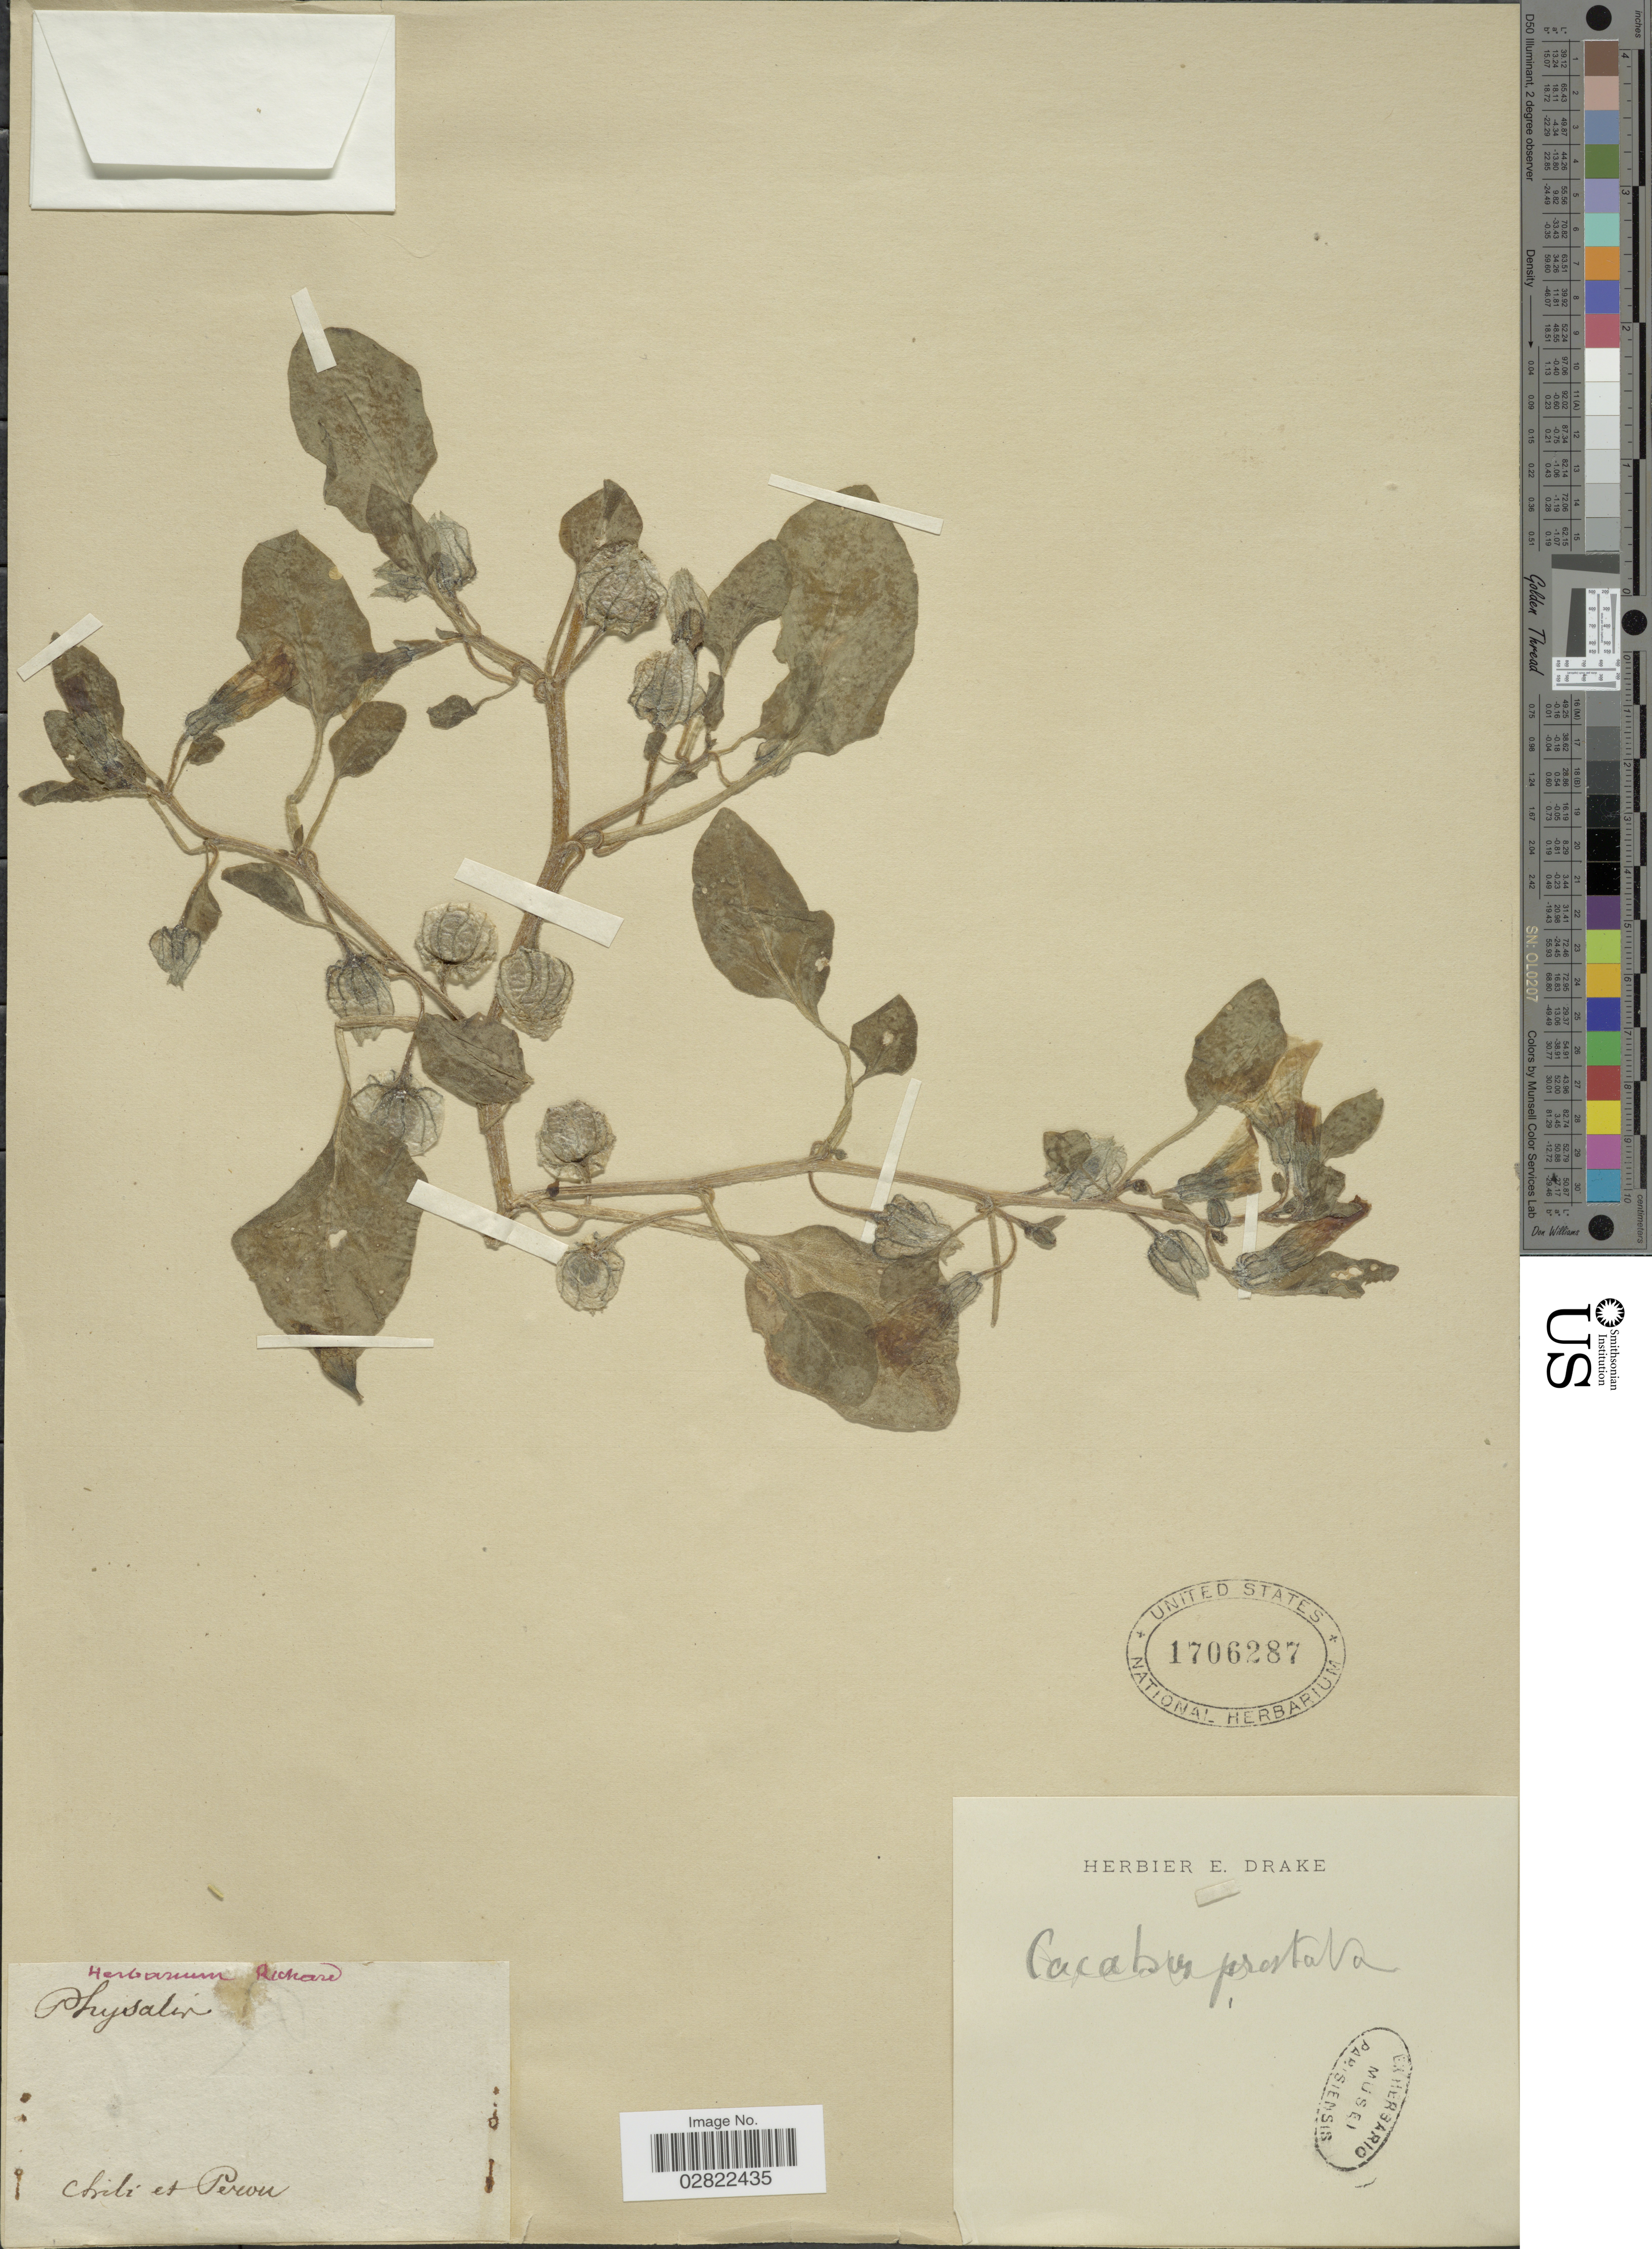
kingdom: Plantae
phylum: Tracheophyta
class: Magnoliopsida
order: Solanales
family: Solanaceae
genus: Exodeconus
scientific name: Exodeconus sp.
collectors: ex herb. Richard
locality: Chili et Peru.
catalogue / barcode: US 1706287